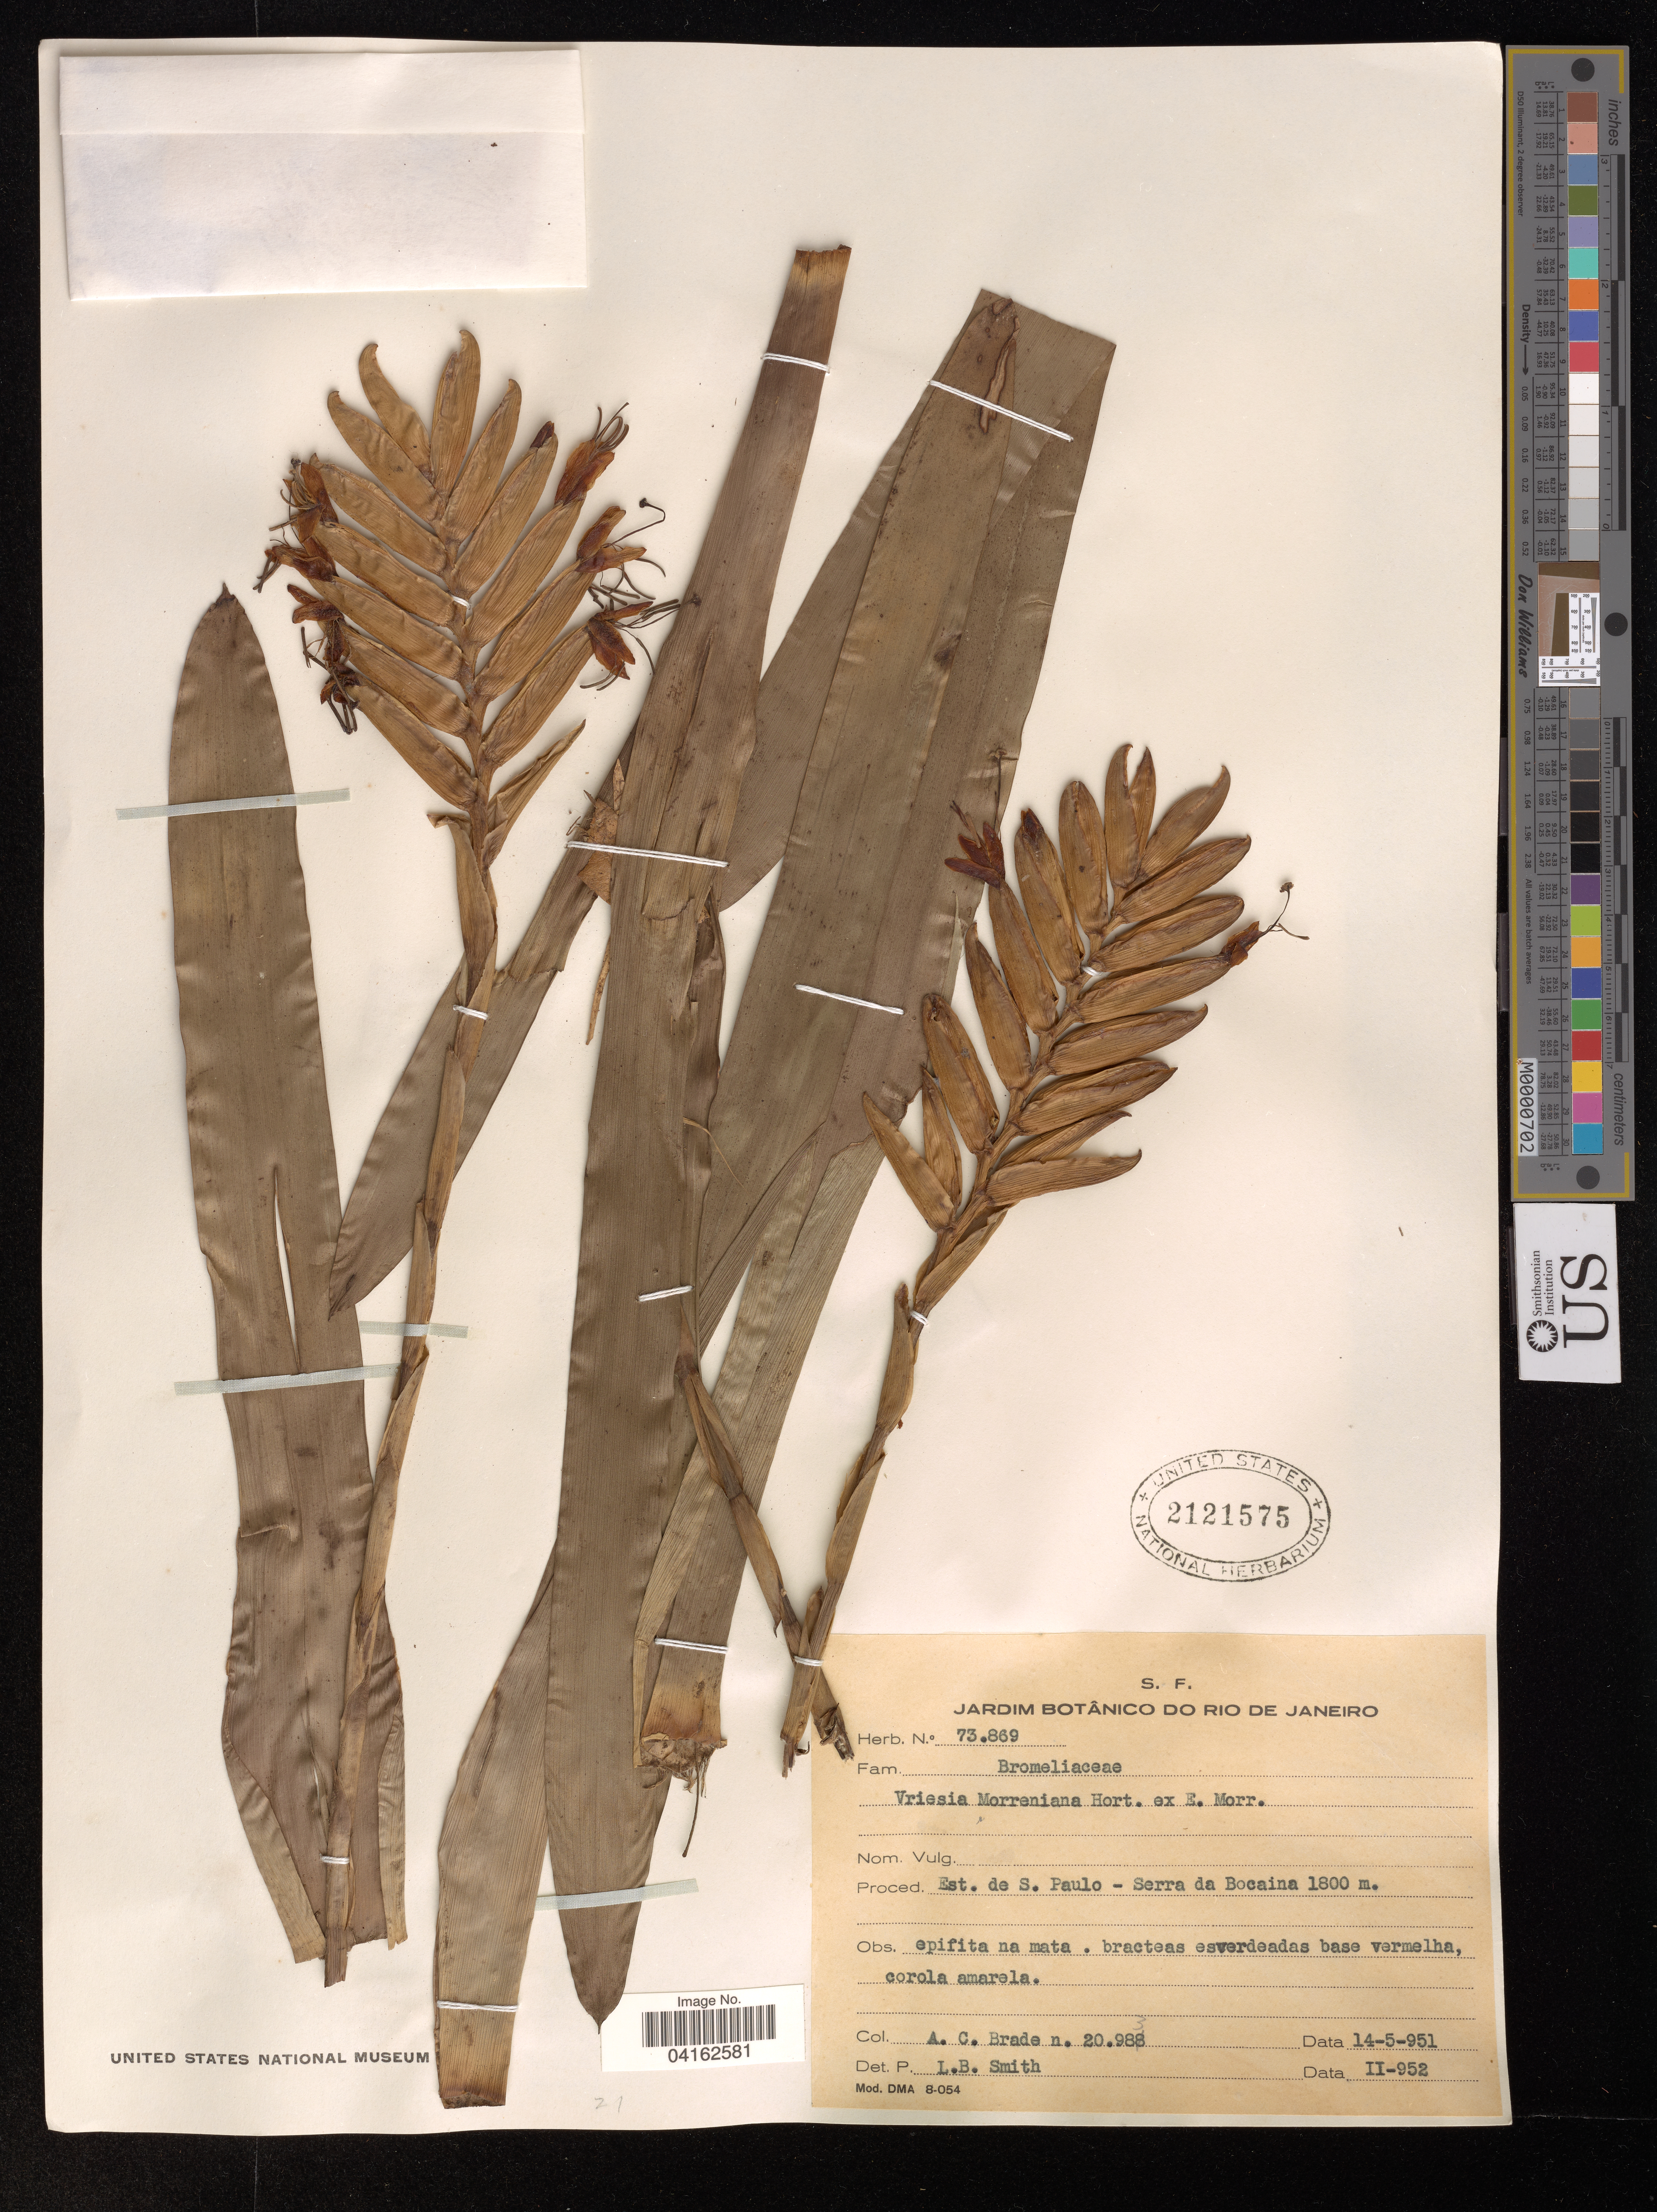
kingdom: Plantae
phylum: Tracheophyta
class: Liliopsida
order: Poales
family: Bromeliaceae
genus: Vriesea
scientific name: Vriesea x morreniana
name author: É. Morren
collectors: A. C. Brade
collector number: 20.983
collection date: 1951-05-14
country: Brazil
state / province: São Paulo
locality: Serra da Bocaina.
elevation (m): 1800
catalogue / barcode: US 2121575